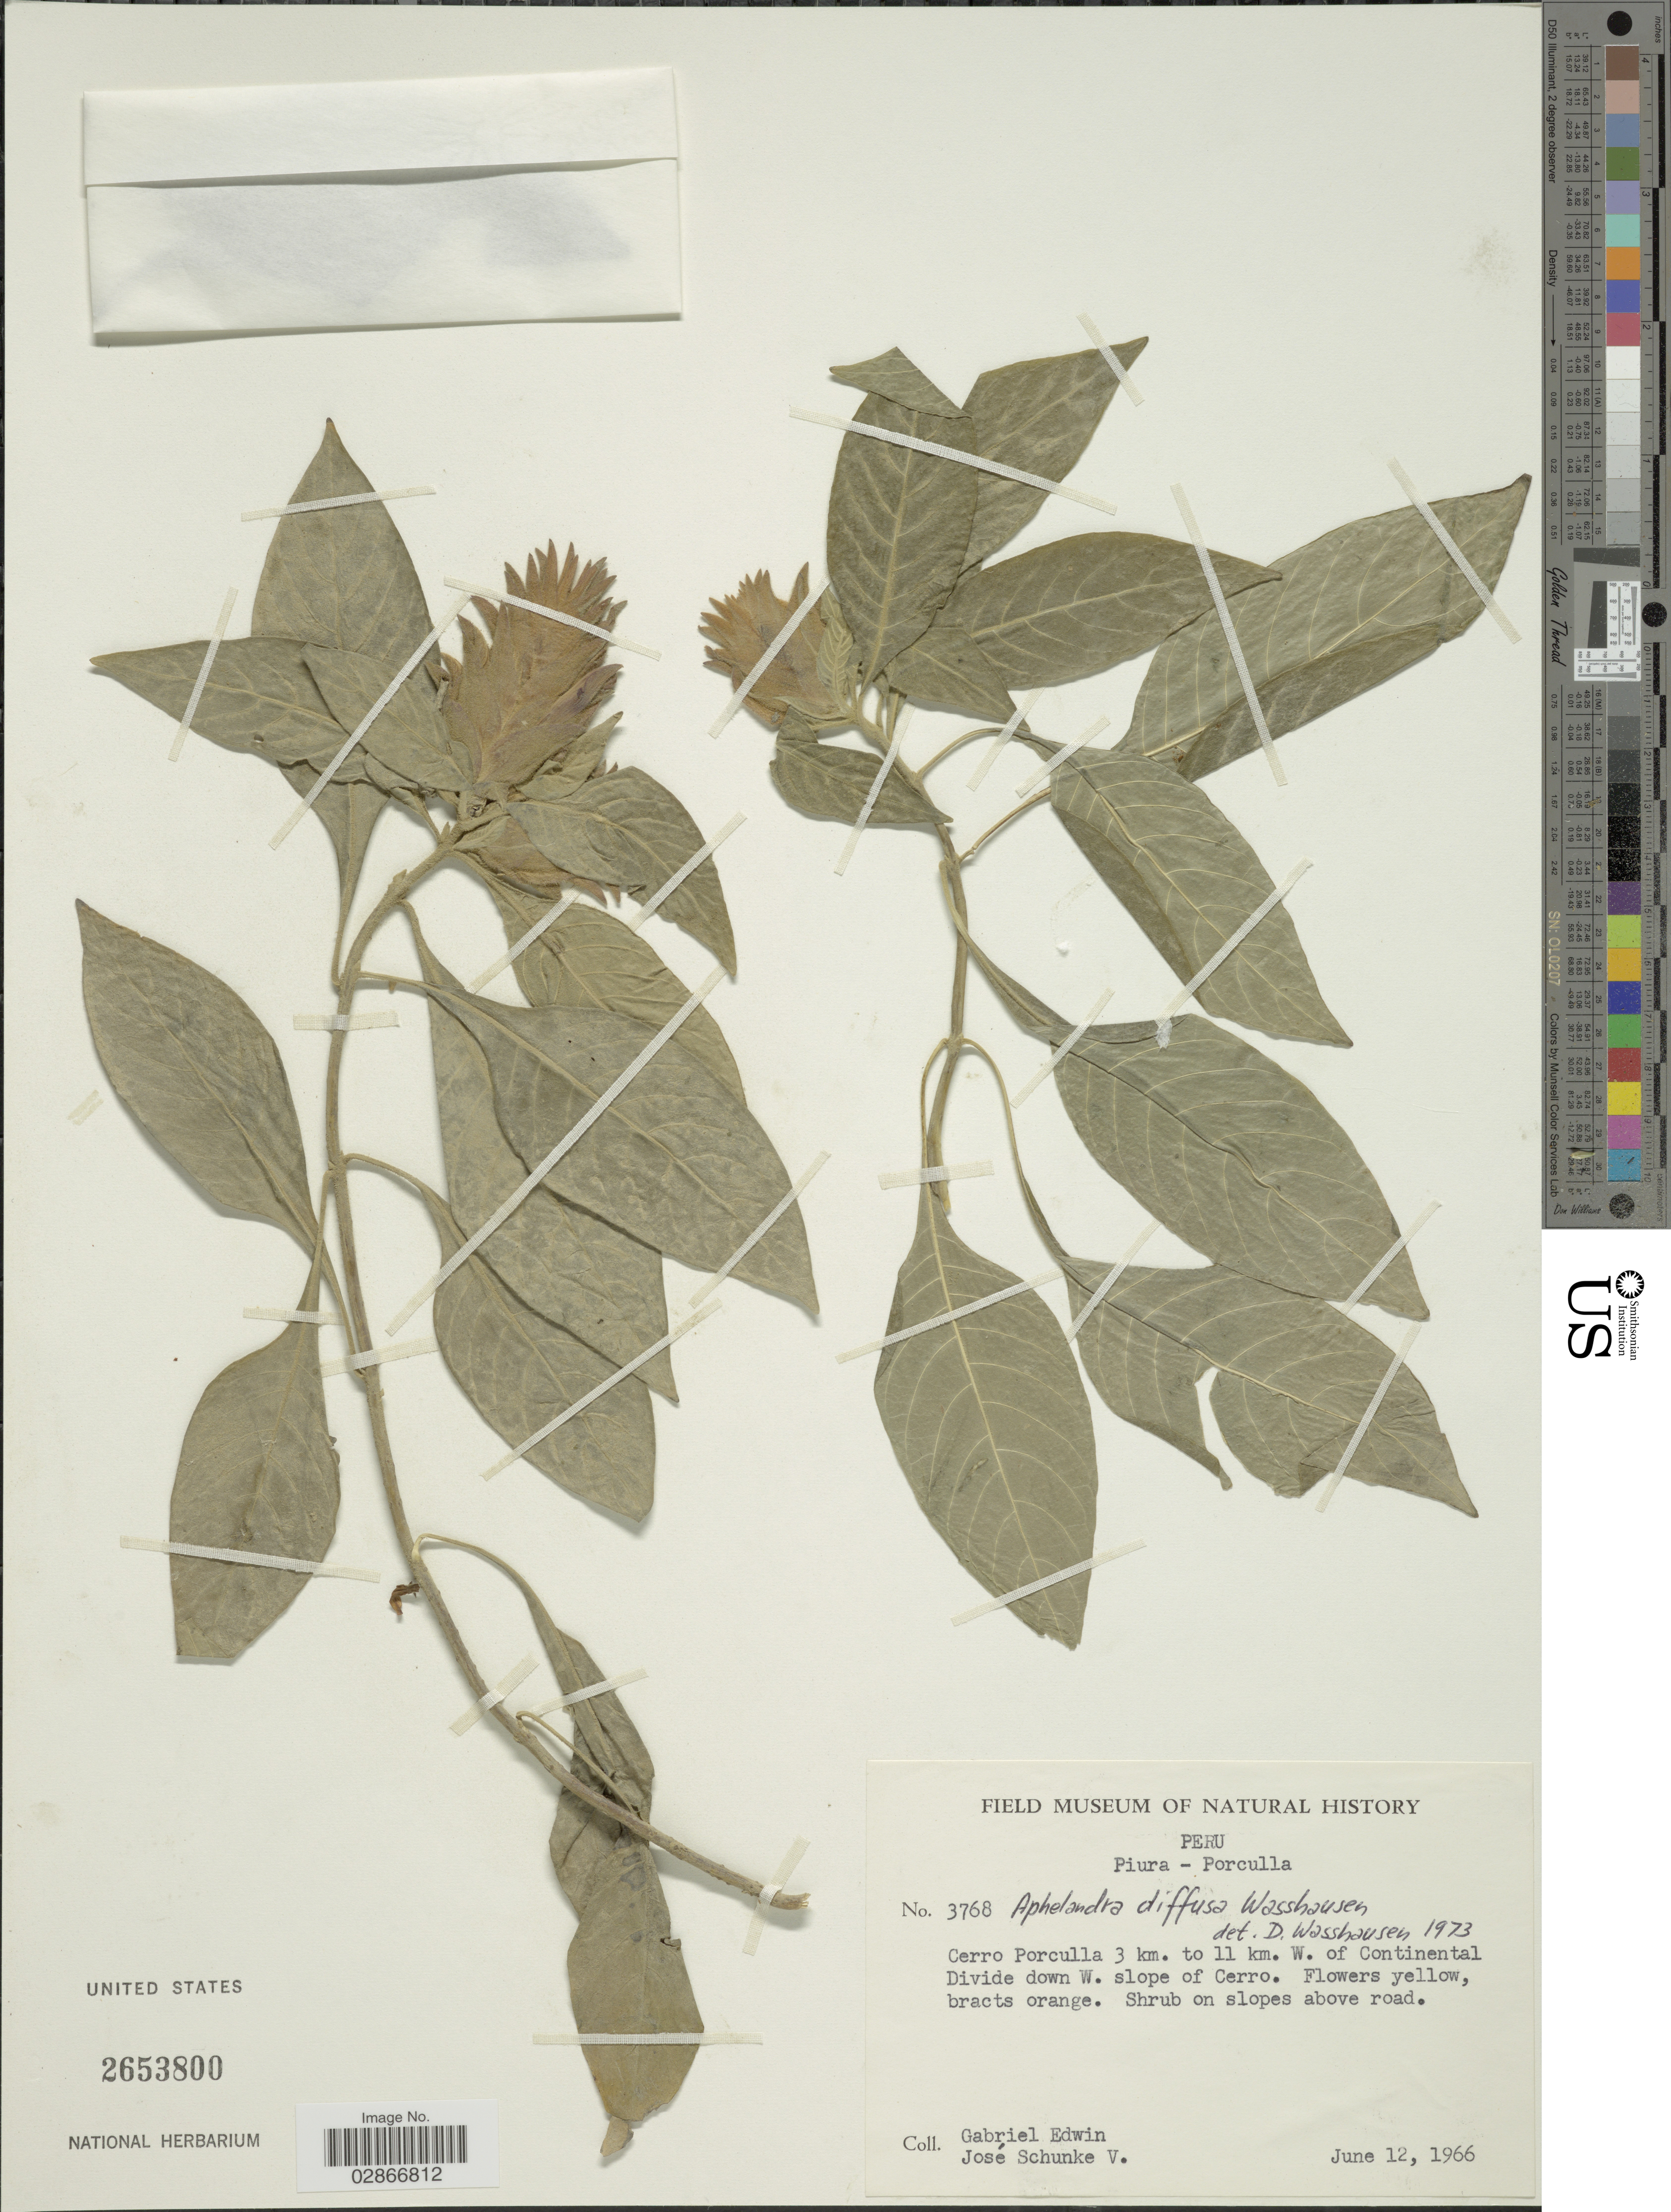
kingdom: Plantae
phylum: Tracheophyta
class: Magnoliopsida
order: Lamiales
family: Acanthaceae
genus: Aphelandra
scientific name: Aphelandra diffusa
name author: Wassh.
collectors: G. Edwin & J. Schunke Vigo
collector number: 3768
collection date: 1966-06-12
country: Peru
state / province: Piura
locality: Piura - Porculla, Cerro Porculla 3 km. to 11 km. W. of Continental Divide down W. slope of Cerro.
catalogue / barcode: US 2653800